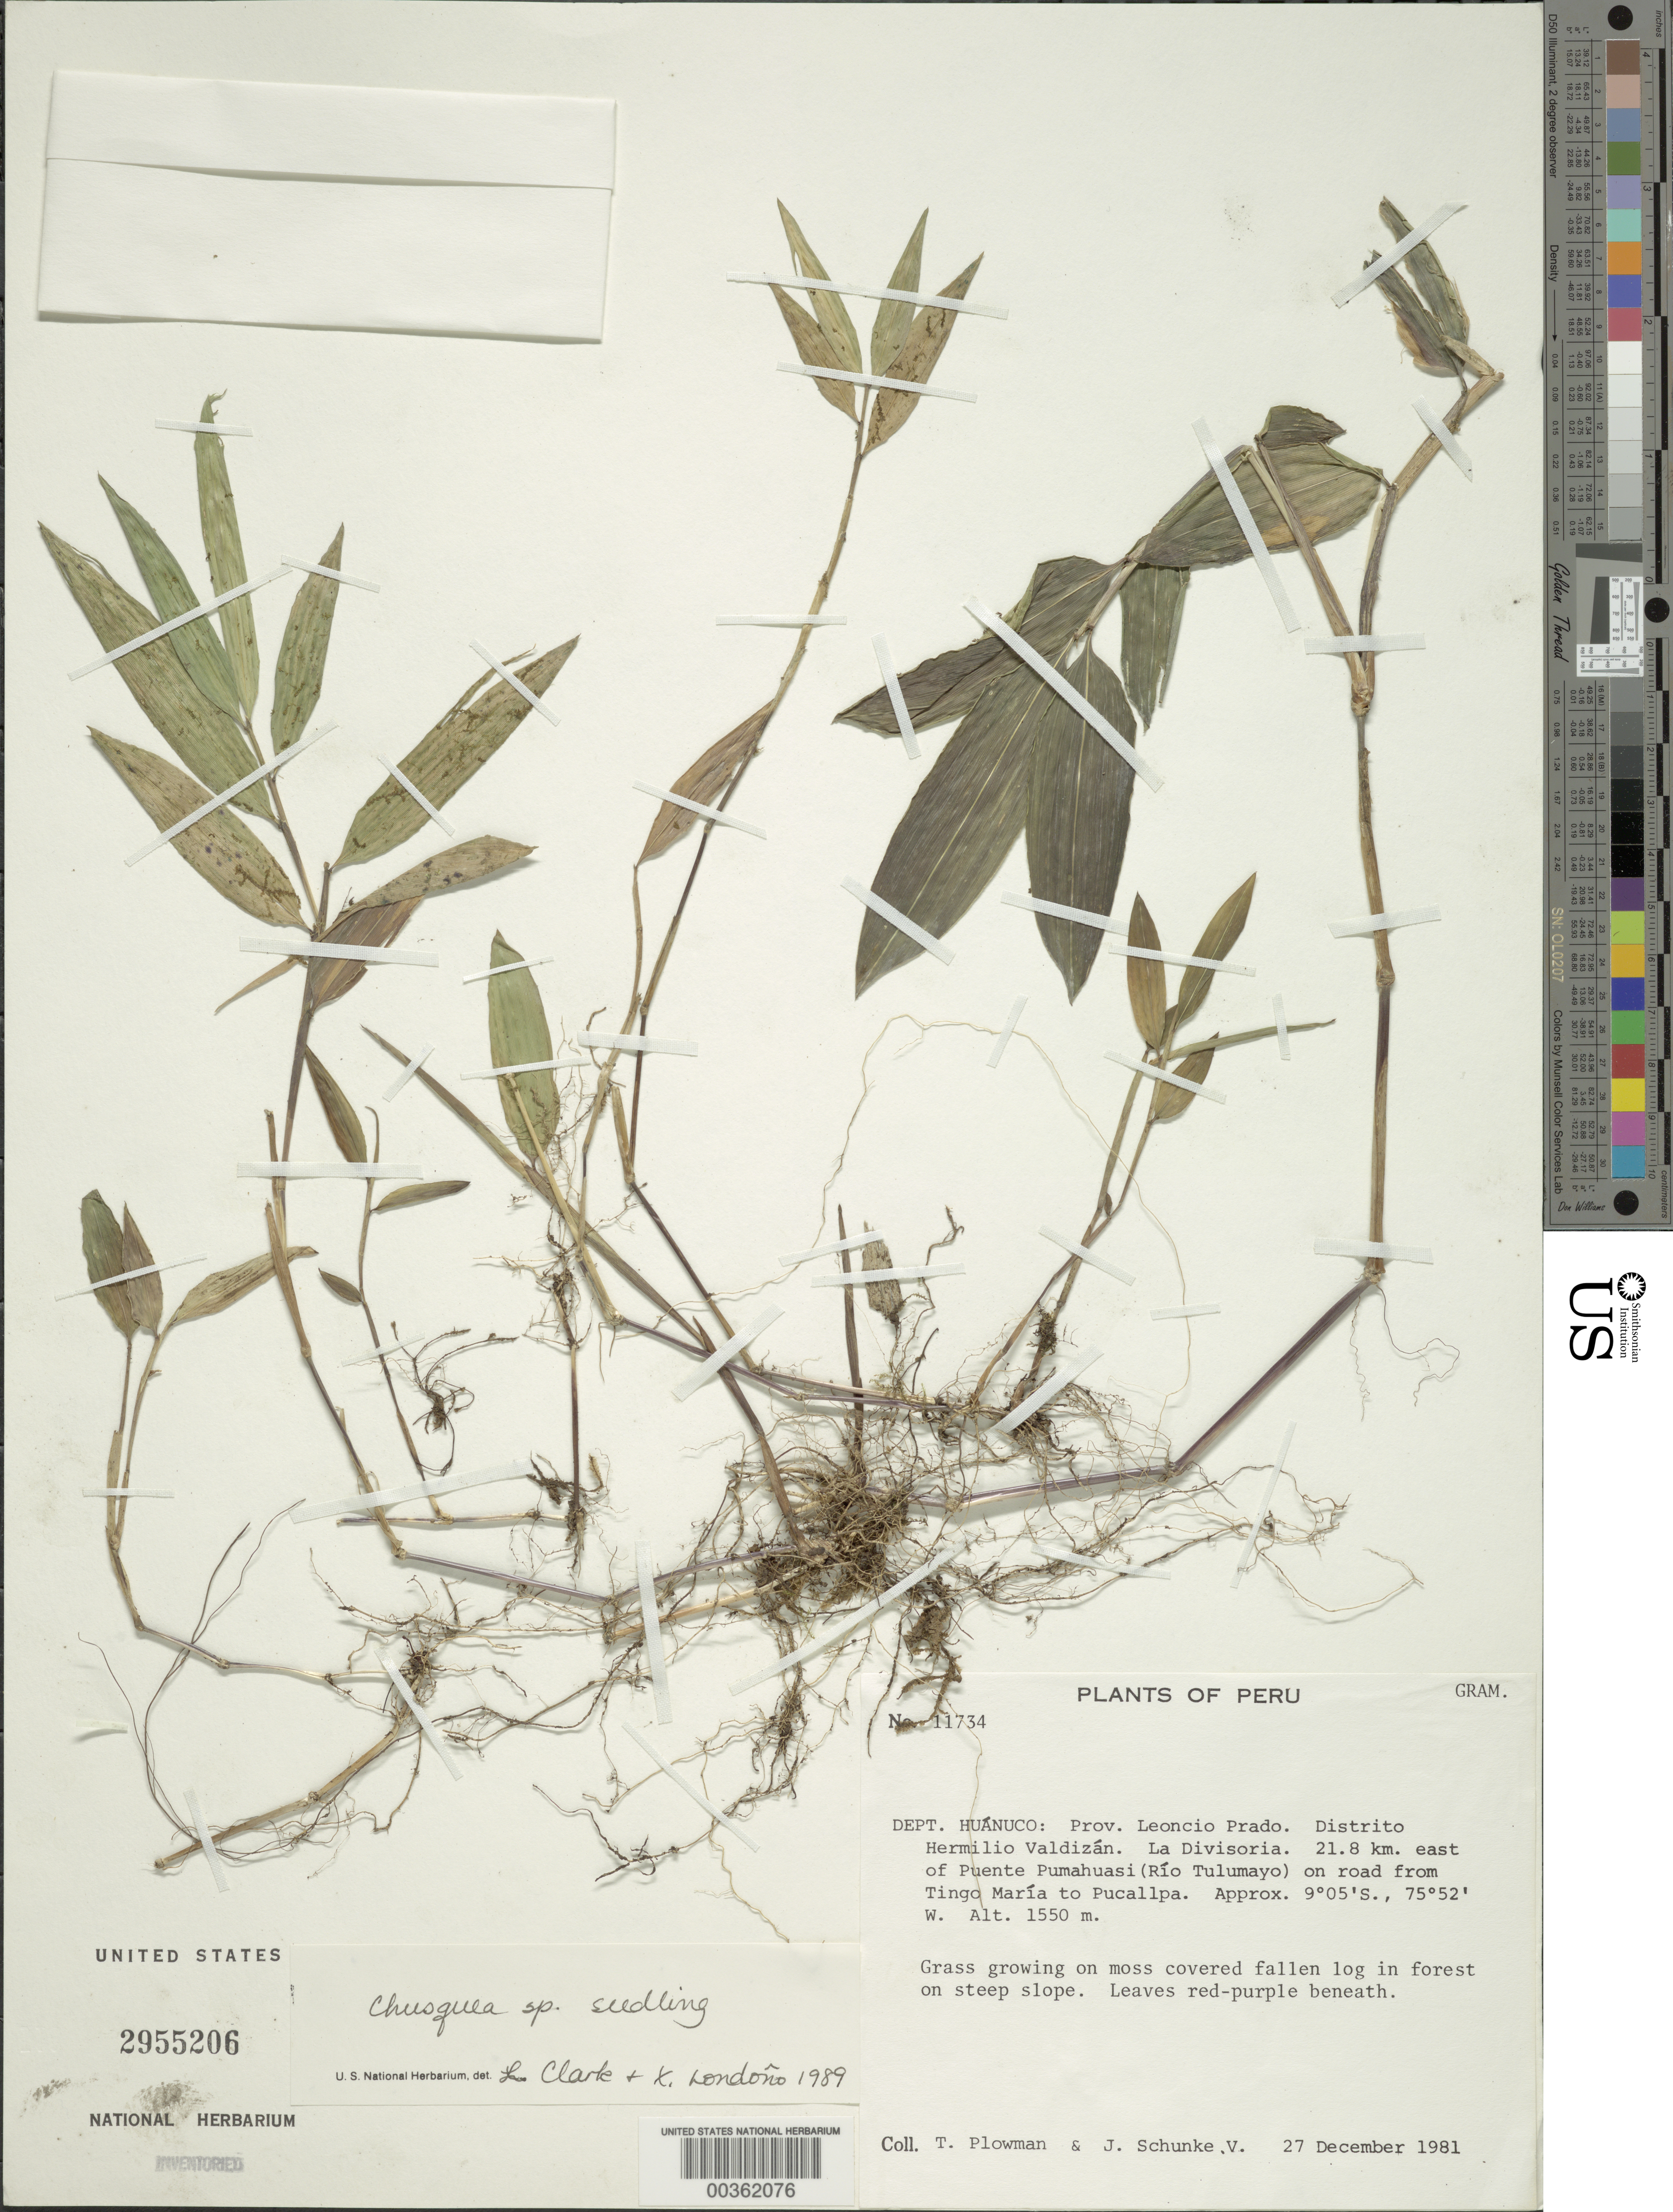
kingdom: Plantae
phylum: Tracheophyta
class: Liliopsida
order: Poales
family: Poaceae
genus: Chusquea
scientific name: Chusquea sp.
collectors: T. Plowman & J. M. Schunke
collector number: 11734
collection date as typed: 27 Dec 1981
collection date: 1981-12-27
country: Peru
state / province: Huánuco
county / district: Leoncio Prado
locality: Hermilio Valdizán, La Divisoria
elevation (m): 1550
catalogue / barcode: US 2955206